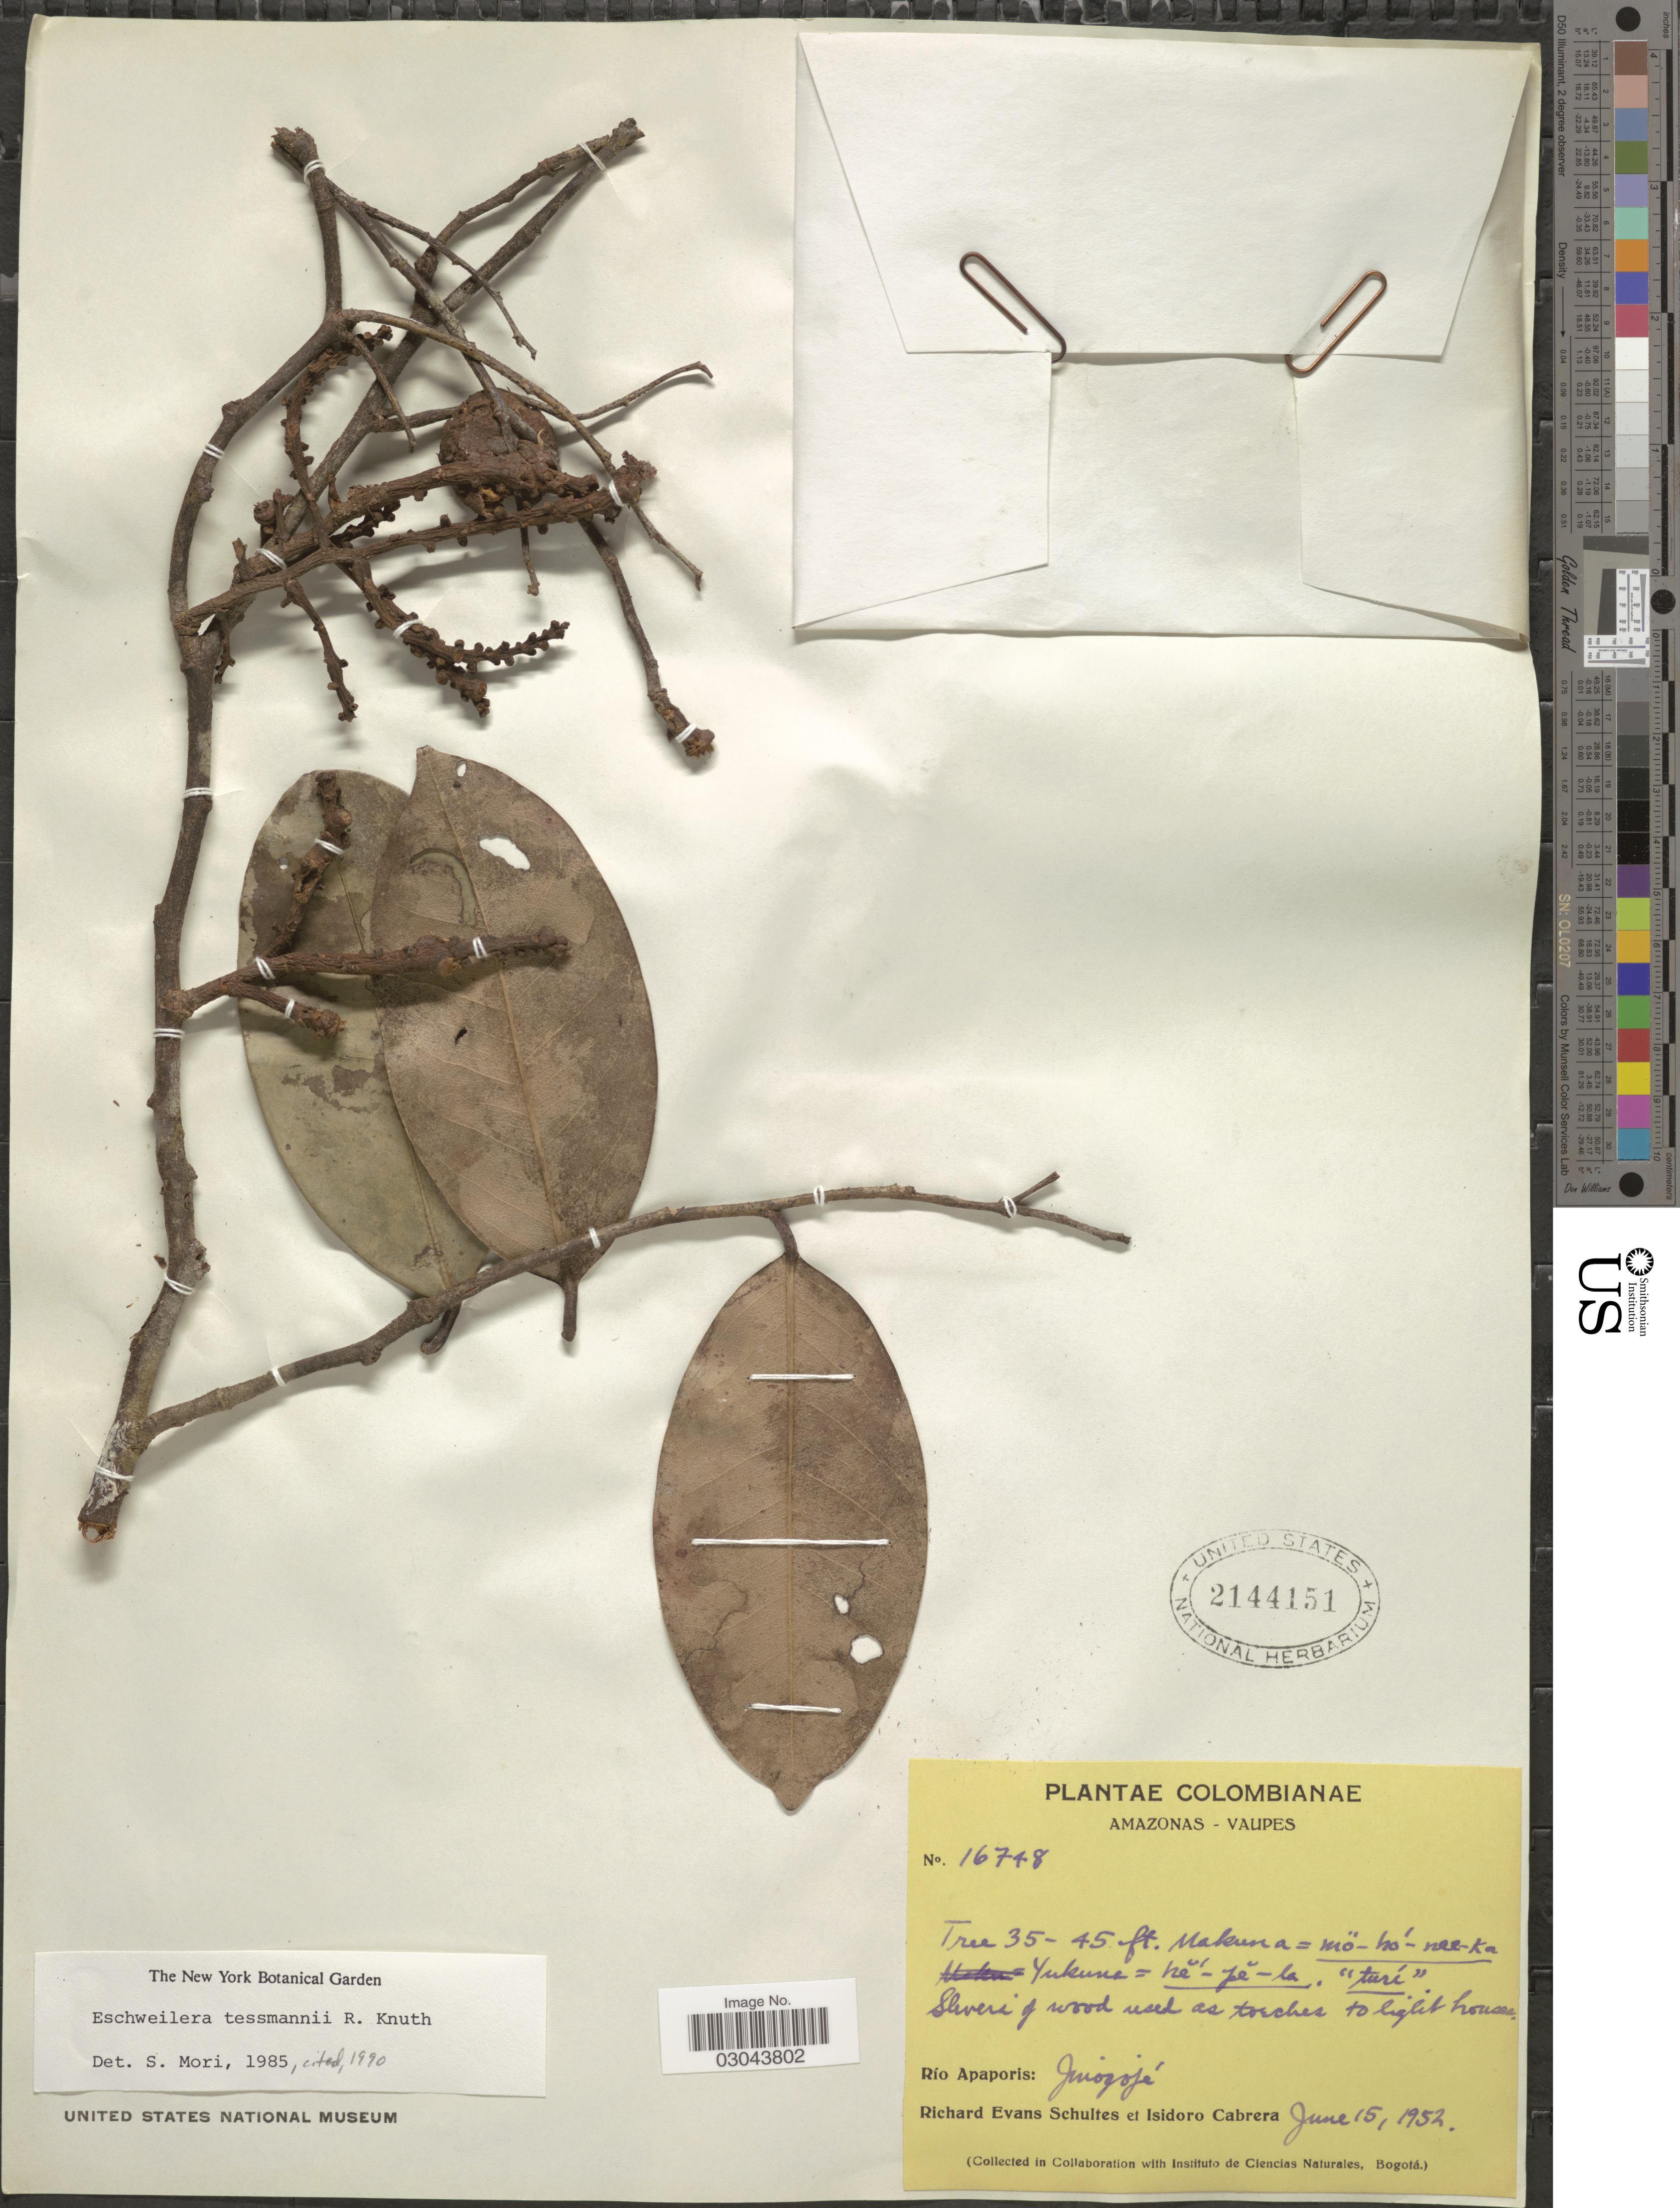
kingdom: Plantae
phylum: Tracheophyta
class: Magnoliopsida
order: Ericales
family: Lecythidaceae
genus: Eschweilera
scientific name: Eschweilera tessmannii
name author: R. Knuth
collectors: R. E. Schultes & I. Cabrera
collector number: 16748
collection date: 1952-06-15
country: Colombia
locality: Amazonas - Vaupes. Río Apaporis: Jinogojé.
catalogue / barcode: US 2144151